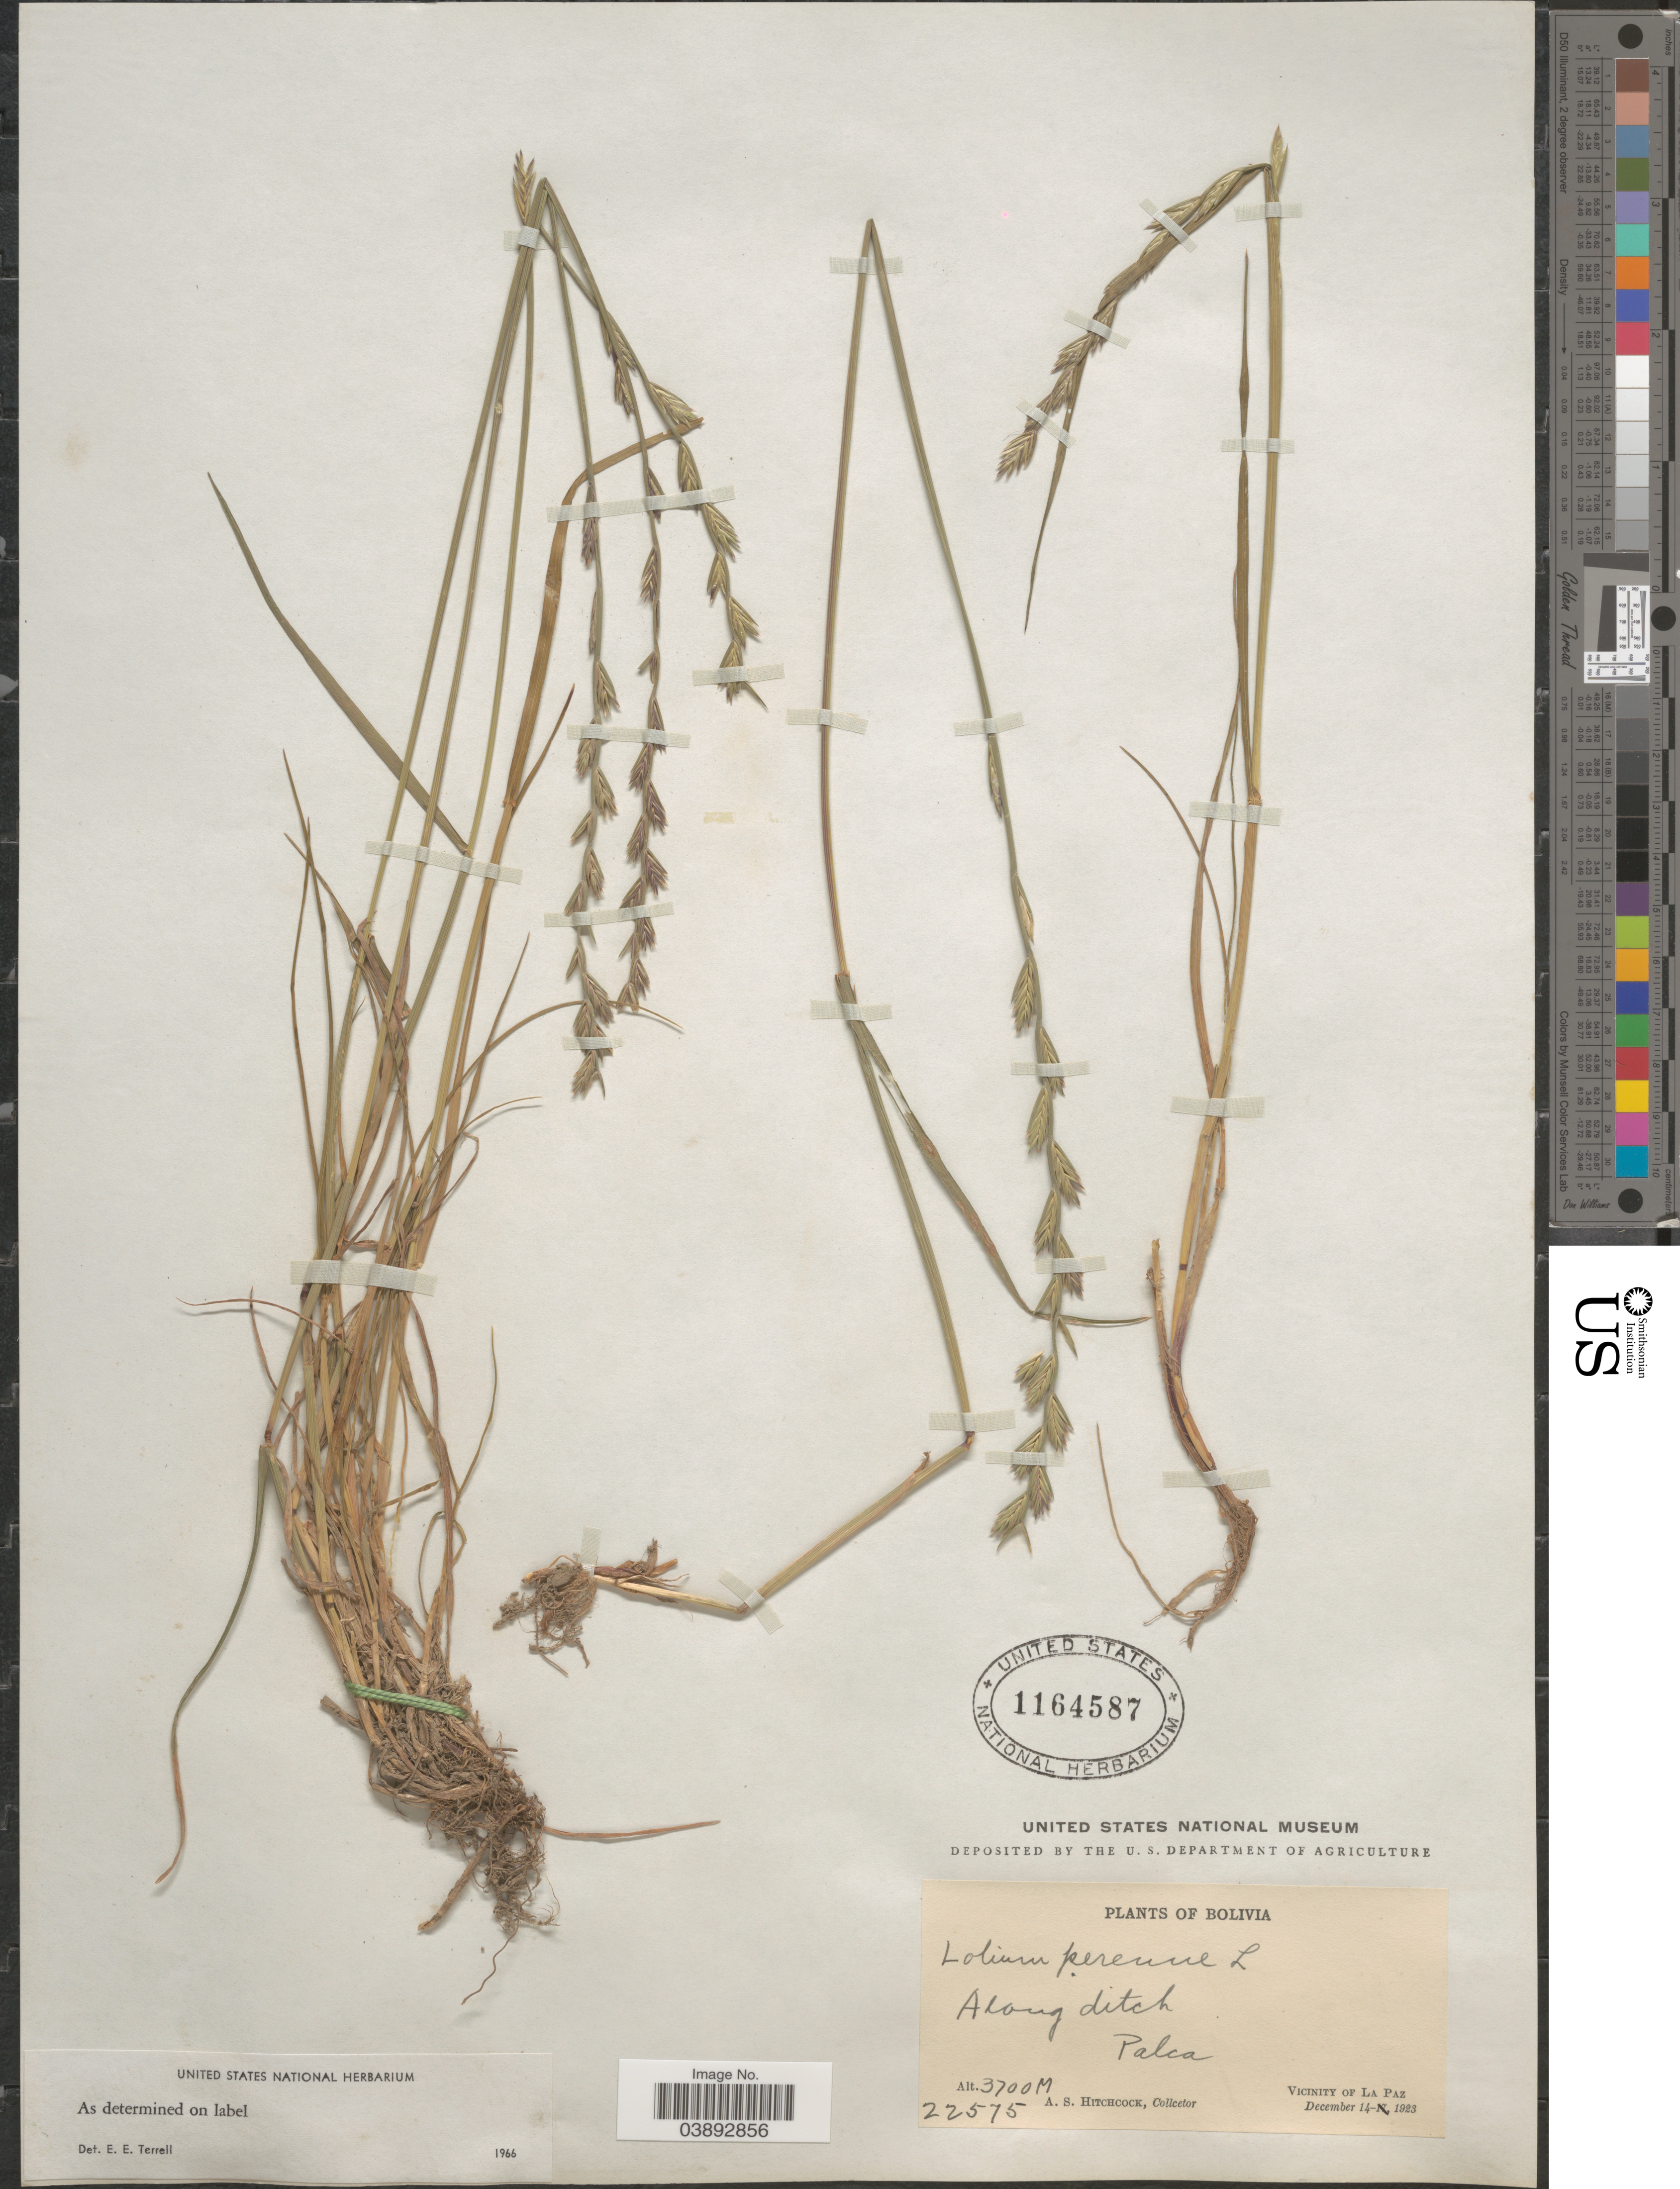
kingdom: Plantae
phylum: Tracheophyta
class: Liliopsida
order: Poales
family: Poaceae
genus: Lolium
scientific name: Lolium perenne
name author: L.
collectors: A. S. Hitchcock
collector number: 22575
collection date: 1923-12-14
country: Bolivia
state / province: La Paz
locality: Palca. Vicinity of La Paz.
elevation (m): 3700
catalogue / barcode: US 1164587